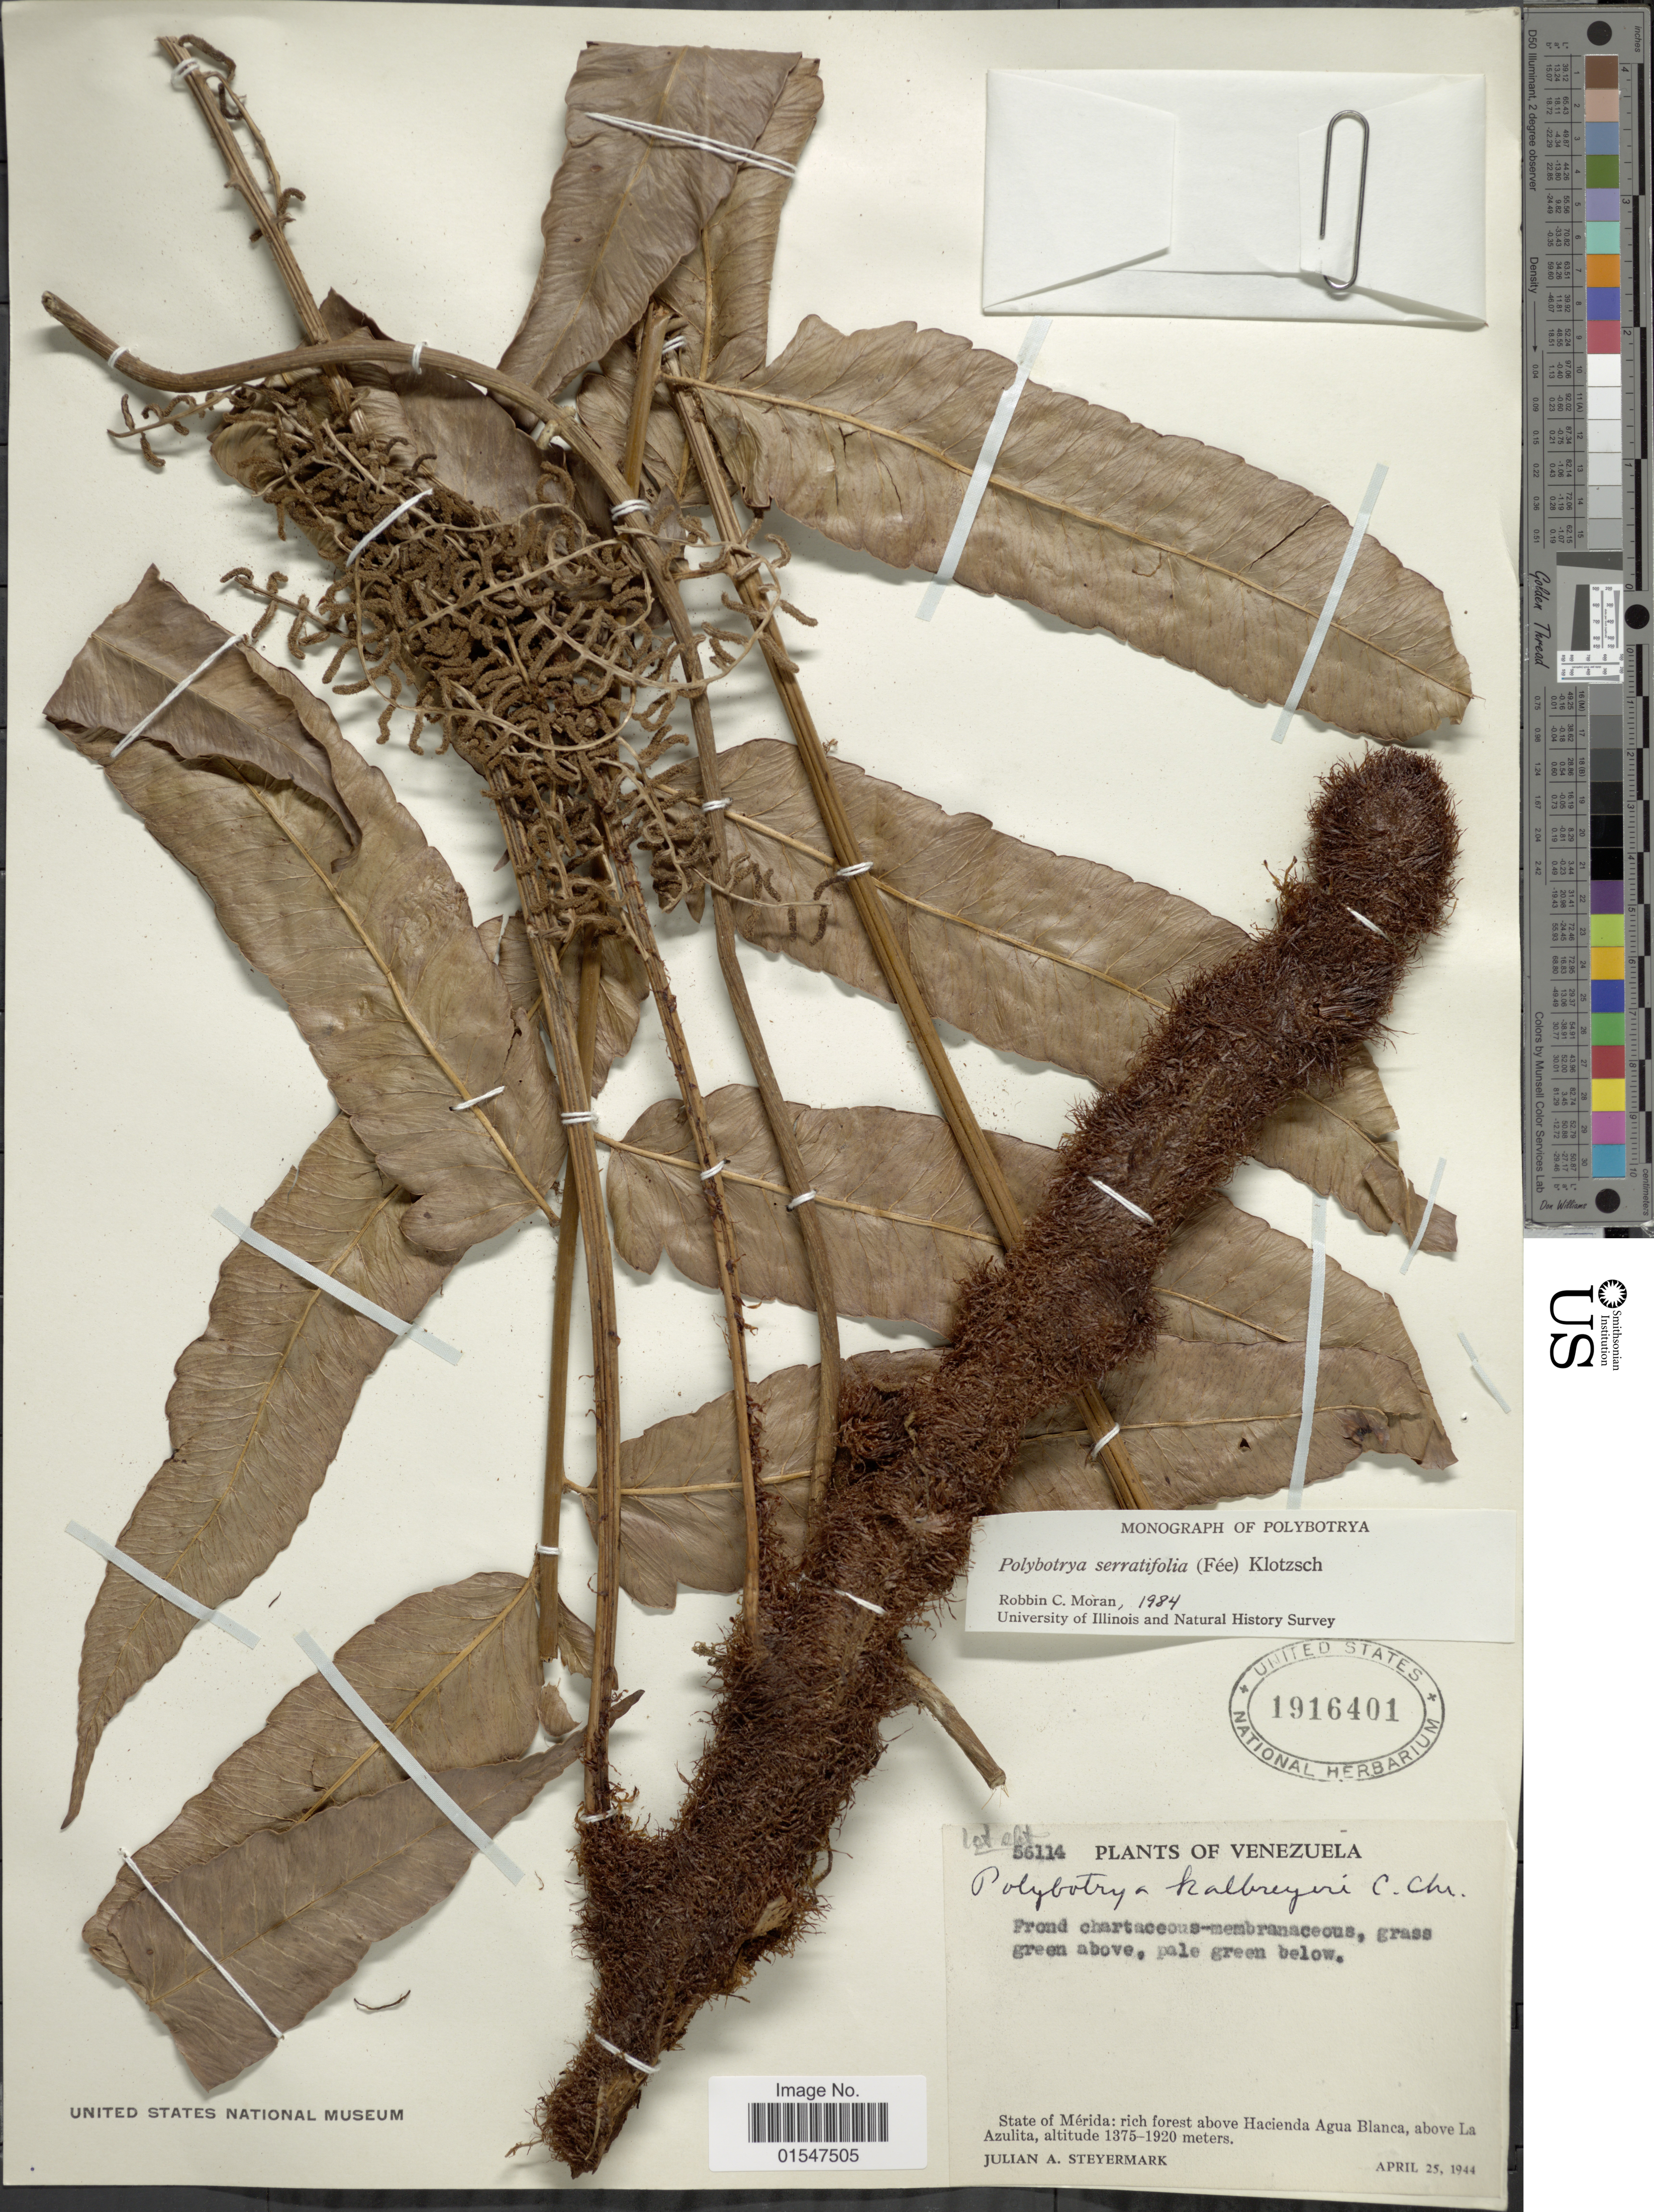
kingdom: Plantae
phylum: Tracheophyta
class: Polypodiopsida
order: Polypodiales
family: Dryopteridaceae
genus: Polybotrya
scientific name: Polybotrya serratifolia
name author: (Fée) Klotzsch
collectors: J. Steyermark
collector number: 56114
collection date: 1914-04-25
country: Venezuela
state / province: Mérida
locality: Venezuela, rich forest above Hacienda Agua Blanca, above La Azulita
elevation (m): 1375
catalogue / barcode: US 1916401